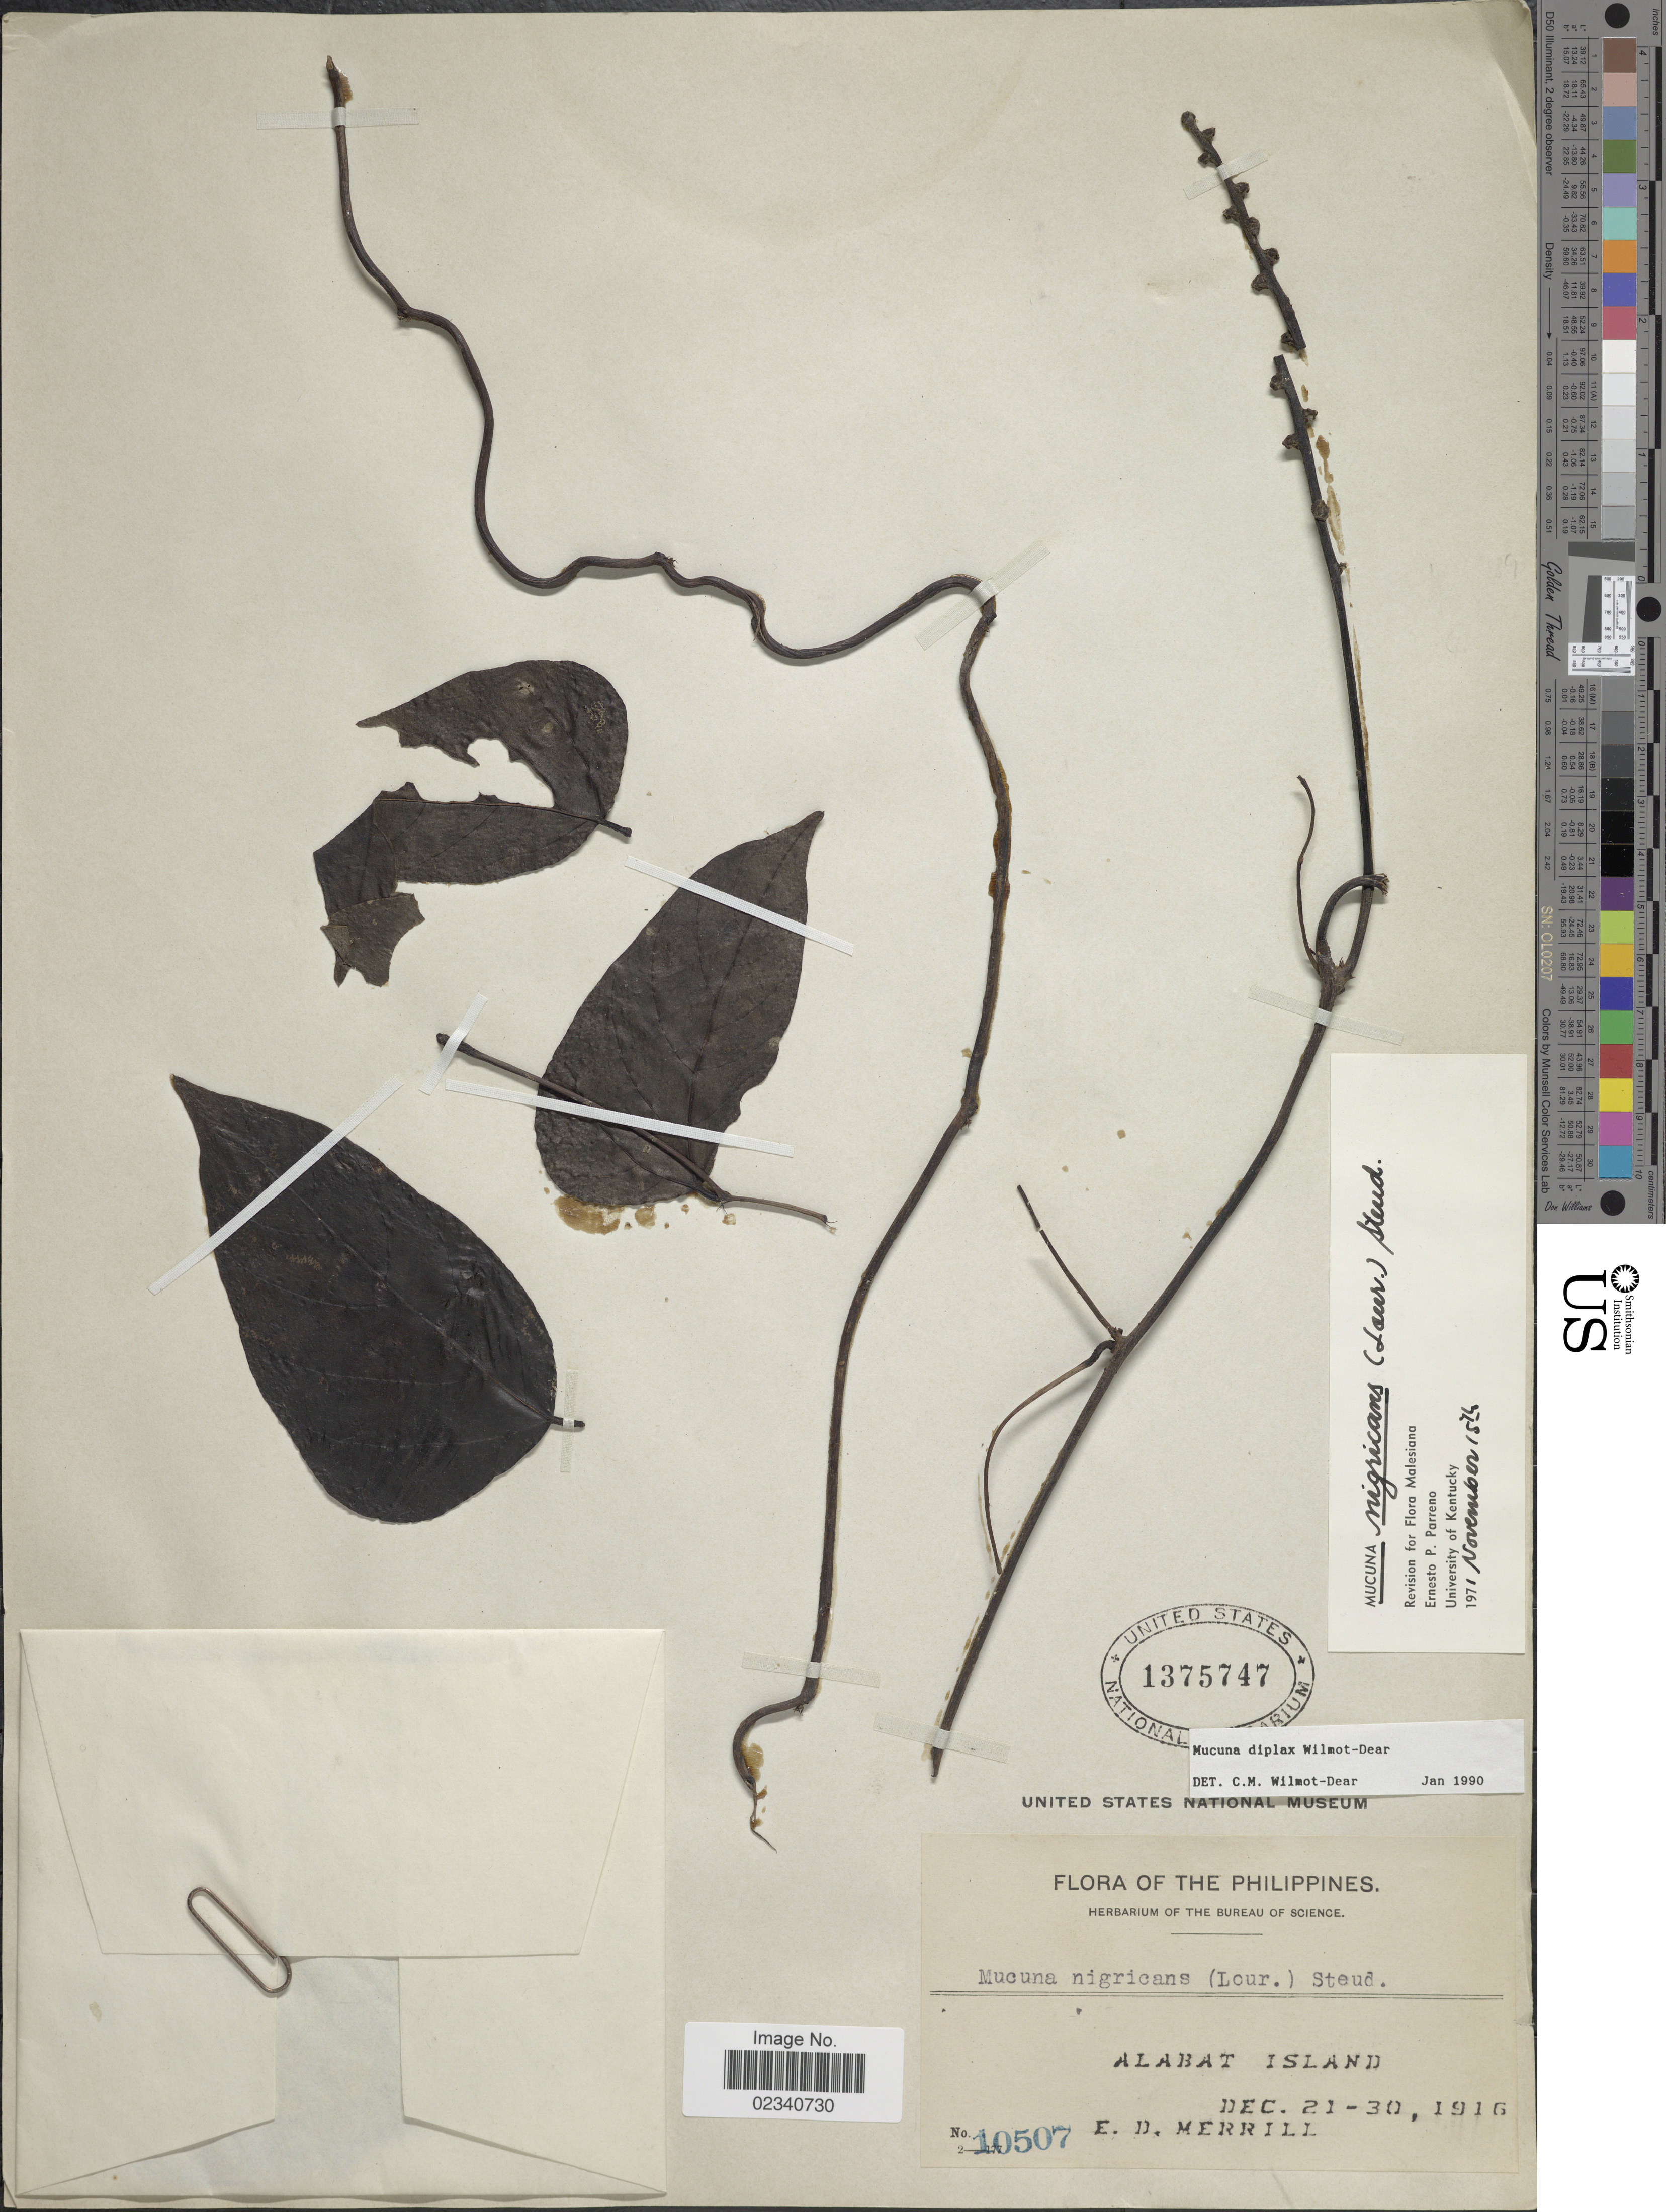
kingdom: Plantae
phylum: Tracheophyta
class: Magnoliopsida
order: Fabales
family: Fabaceae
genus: Mucuna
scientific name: Mucuna diplex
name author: Wilmot-Dear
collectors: E. D. Merrill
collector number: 10507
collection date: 1916-12-21/1916-12-30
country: Philippines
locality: Alabat Island.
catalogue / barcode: US 1375747